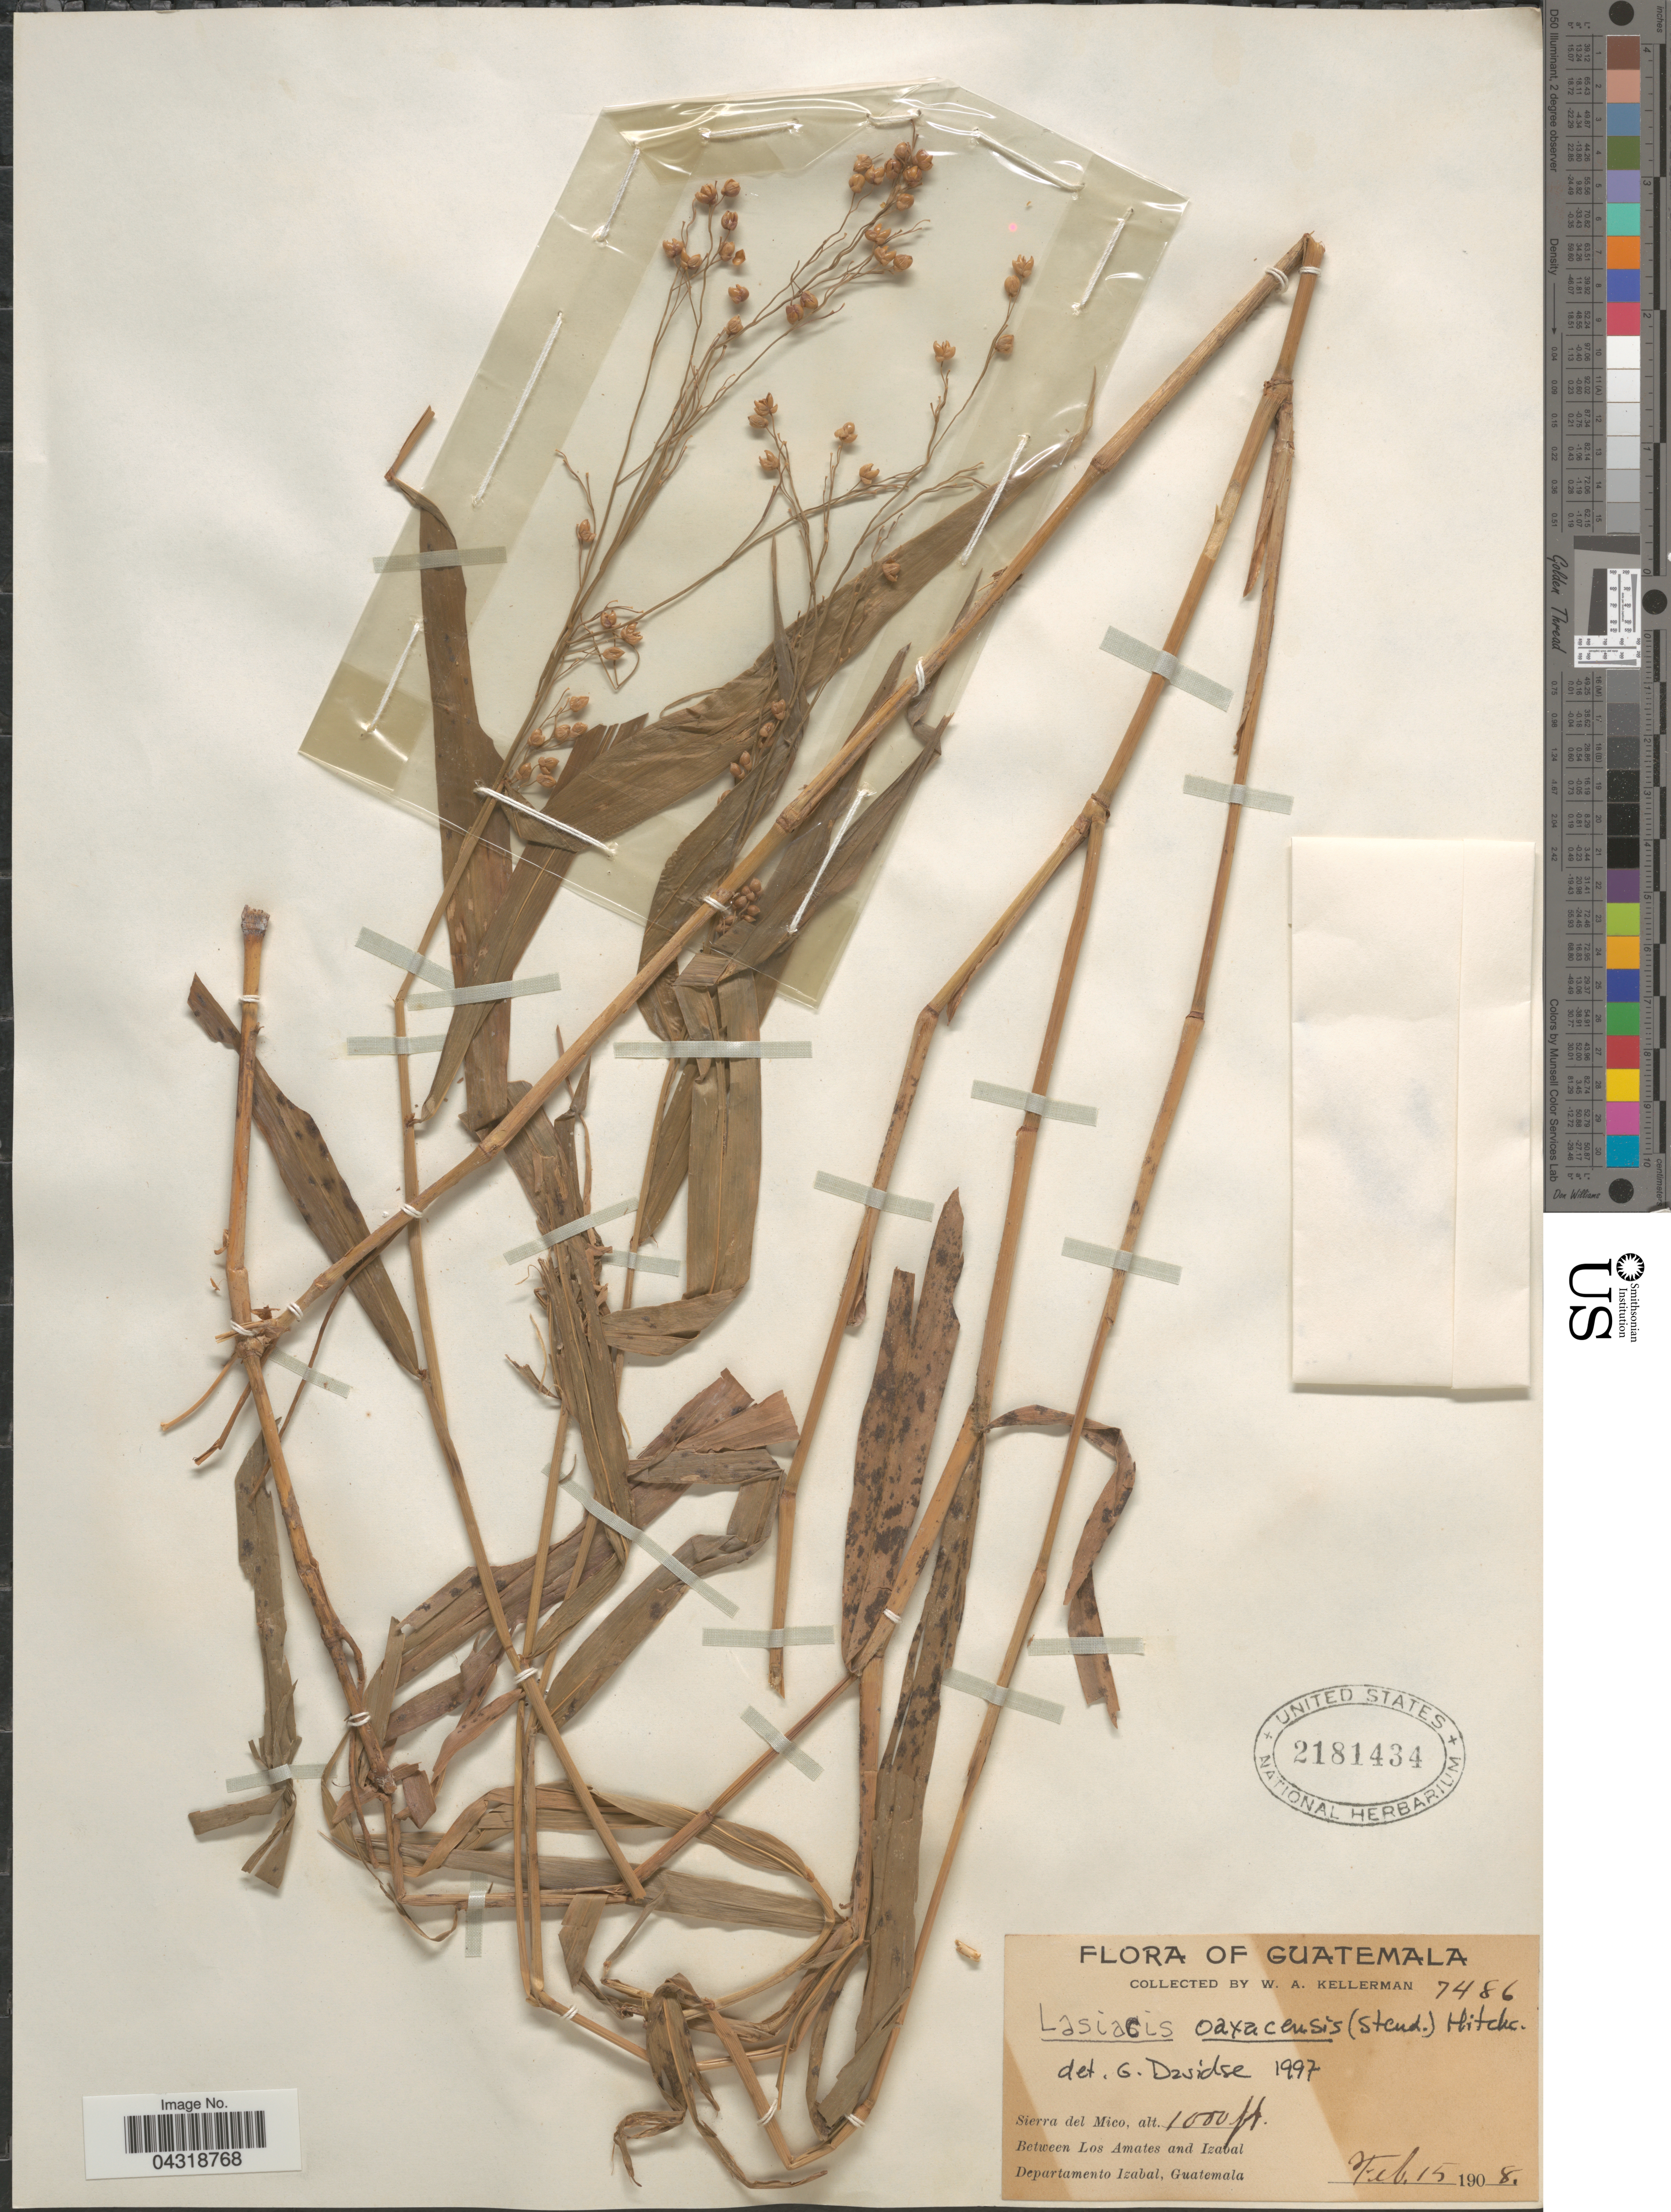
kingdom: Plantae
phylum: Tracheophyta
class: Liliopsida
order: Poales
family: Poaceae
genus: Lasiacis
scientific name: Lasiacis oaxacensis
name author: (Steud.) Hitchc.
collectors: W. Kellerman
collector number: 7486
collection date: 1908-02-15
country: Guatemala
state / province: Izabal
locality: Sierra del Mico. Between Los Amates and Izabal. Departamento Izabal.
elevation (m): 305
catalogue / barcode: US 2181434